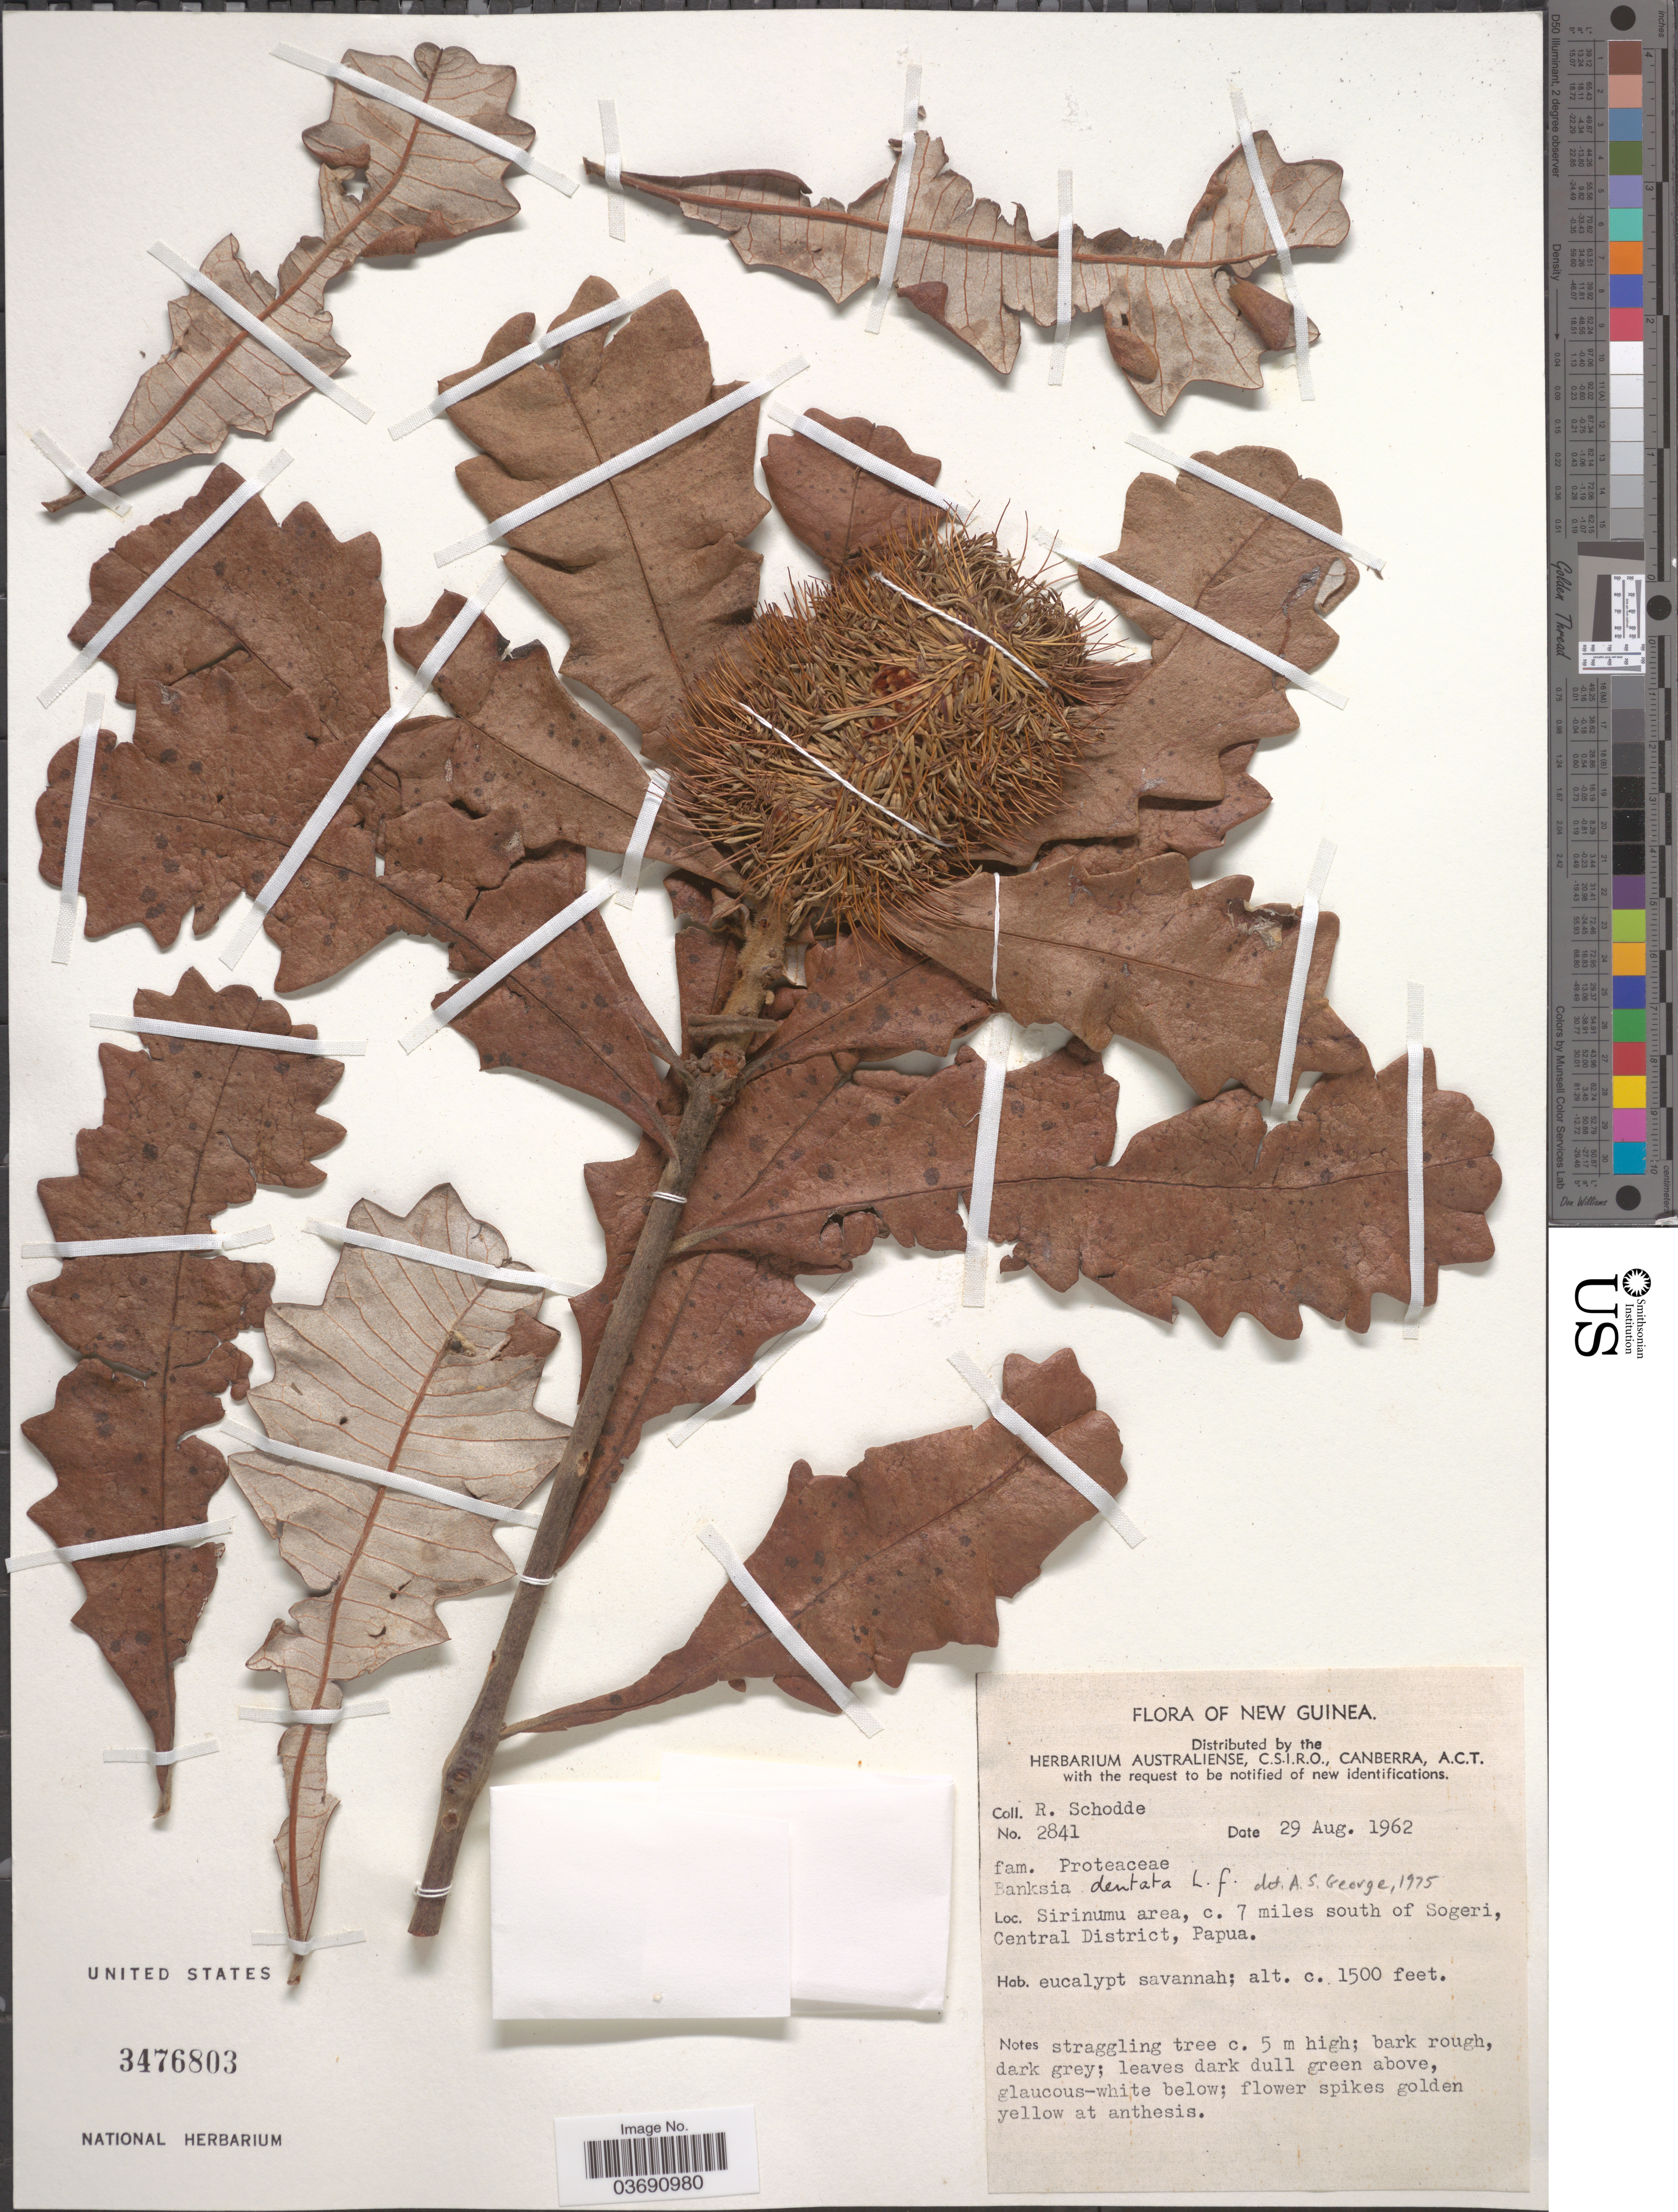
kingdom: Plantae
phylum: Tracheophyta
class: Magnoliopsida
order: Proteales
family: Proteaceae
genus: Banksia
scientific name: Banksia dentata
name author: L. f.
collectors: R. Schodde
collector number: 2841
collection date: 1962-08-29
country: Papua New Guinea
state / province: Central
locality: New Guinea. Sirinumu area, c. 7 miles south of Sogeri, Central District, Papua.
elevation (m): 457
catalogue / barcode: US 3476803